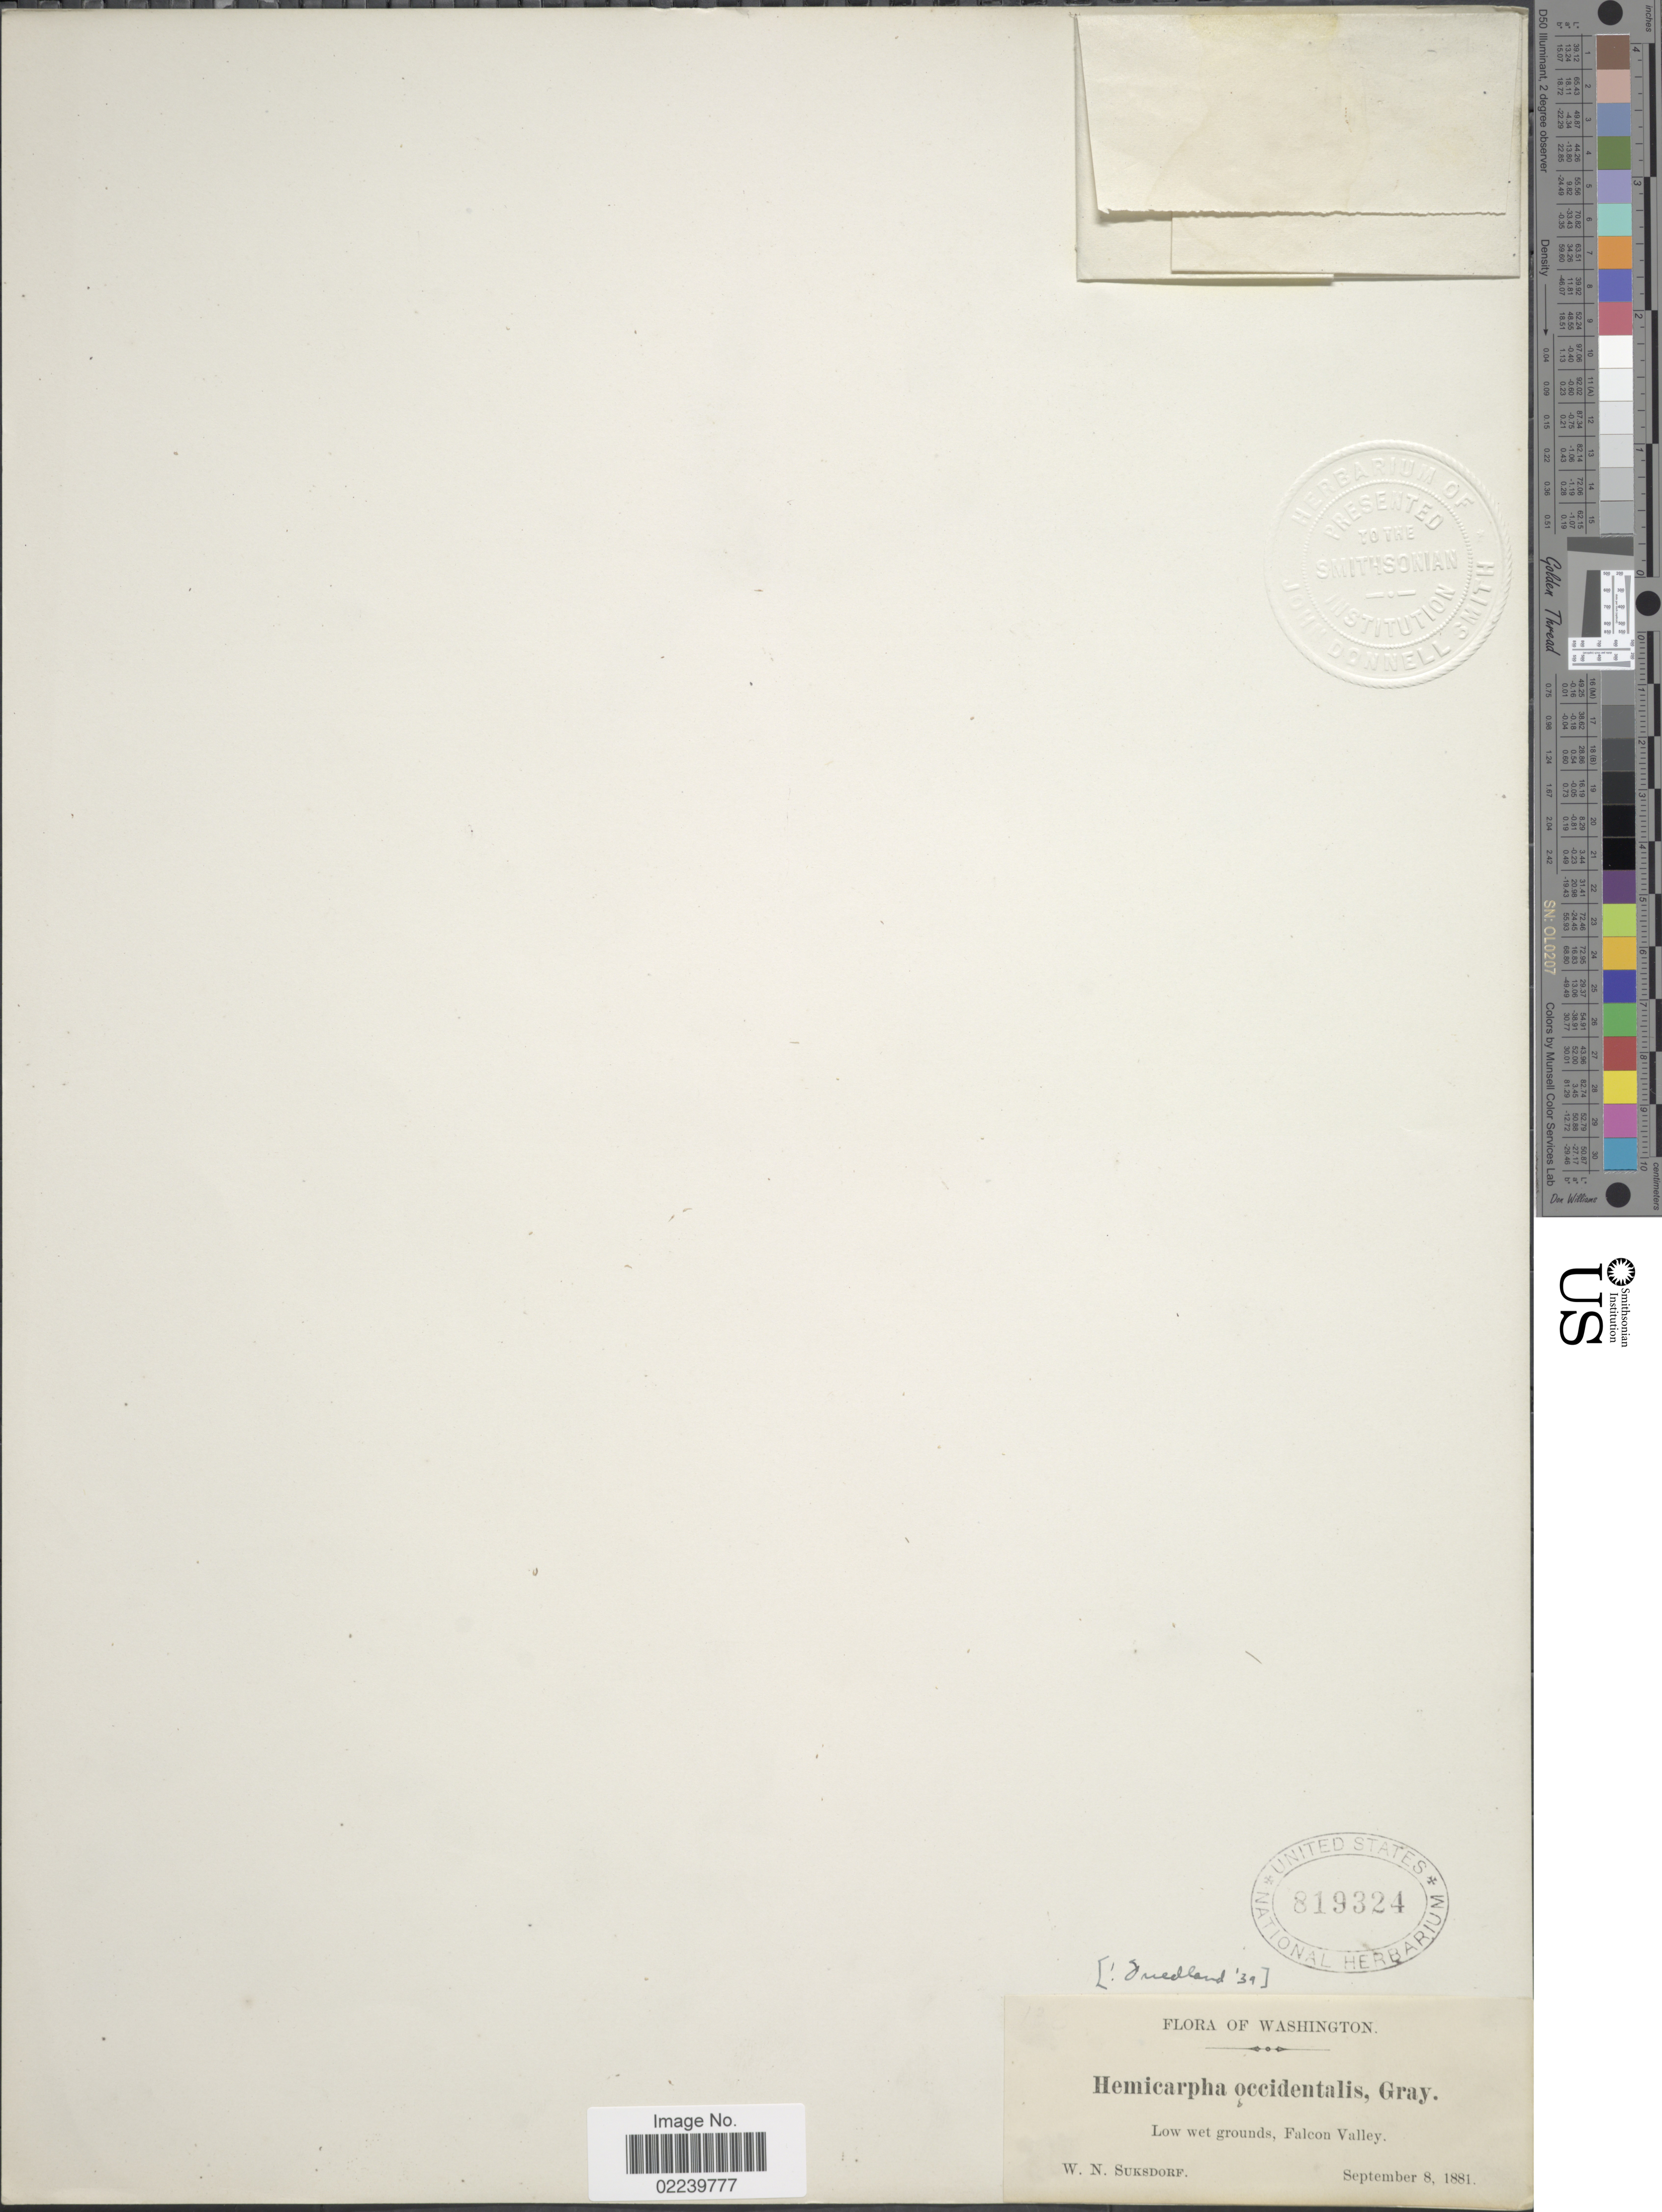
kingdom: Plantae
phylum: Tracheophyta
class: Liliopsida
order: Poales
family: Cyperaceae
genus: Cyperus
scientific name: Cyperus hemioccidentalis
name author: Goetgh.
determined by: Strong, M. T., (US), Smithsonian Institution - National Museum of Natural History (UNITED STATES)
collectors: W. N. Suksdorf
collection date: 1881-09-08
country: United States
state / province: Washington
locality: Low wet grounds, Falcon Valley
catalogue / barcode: US 819324